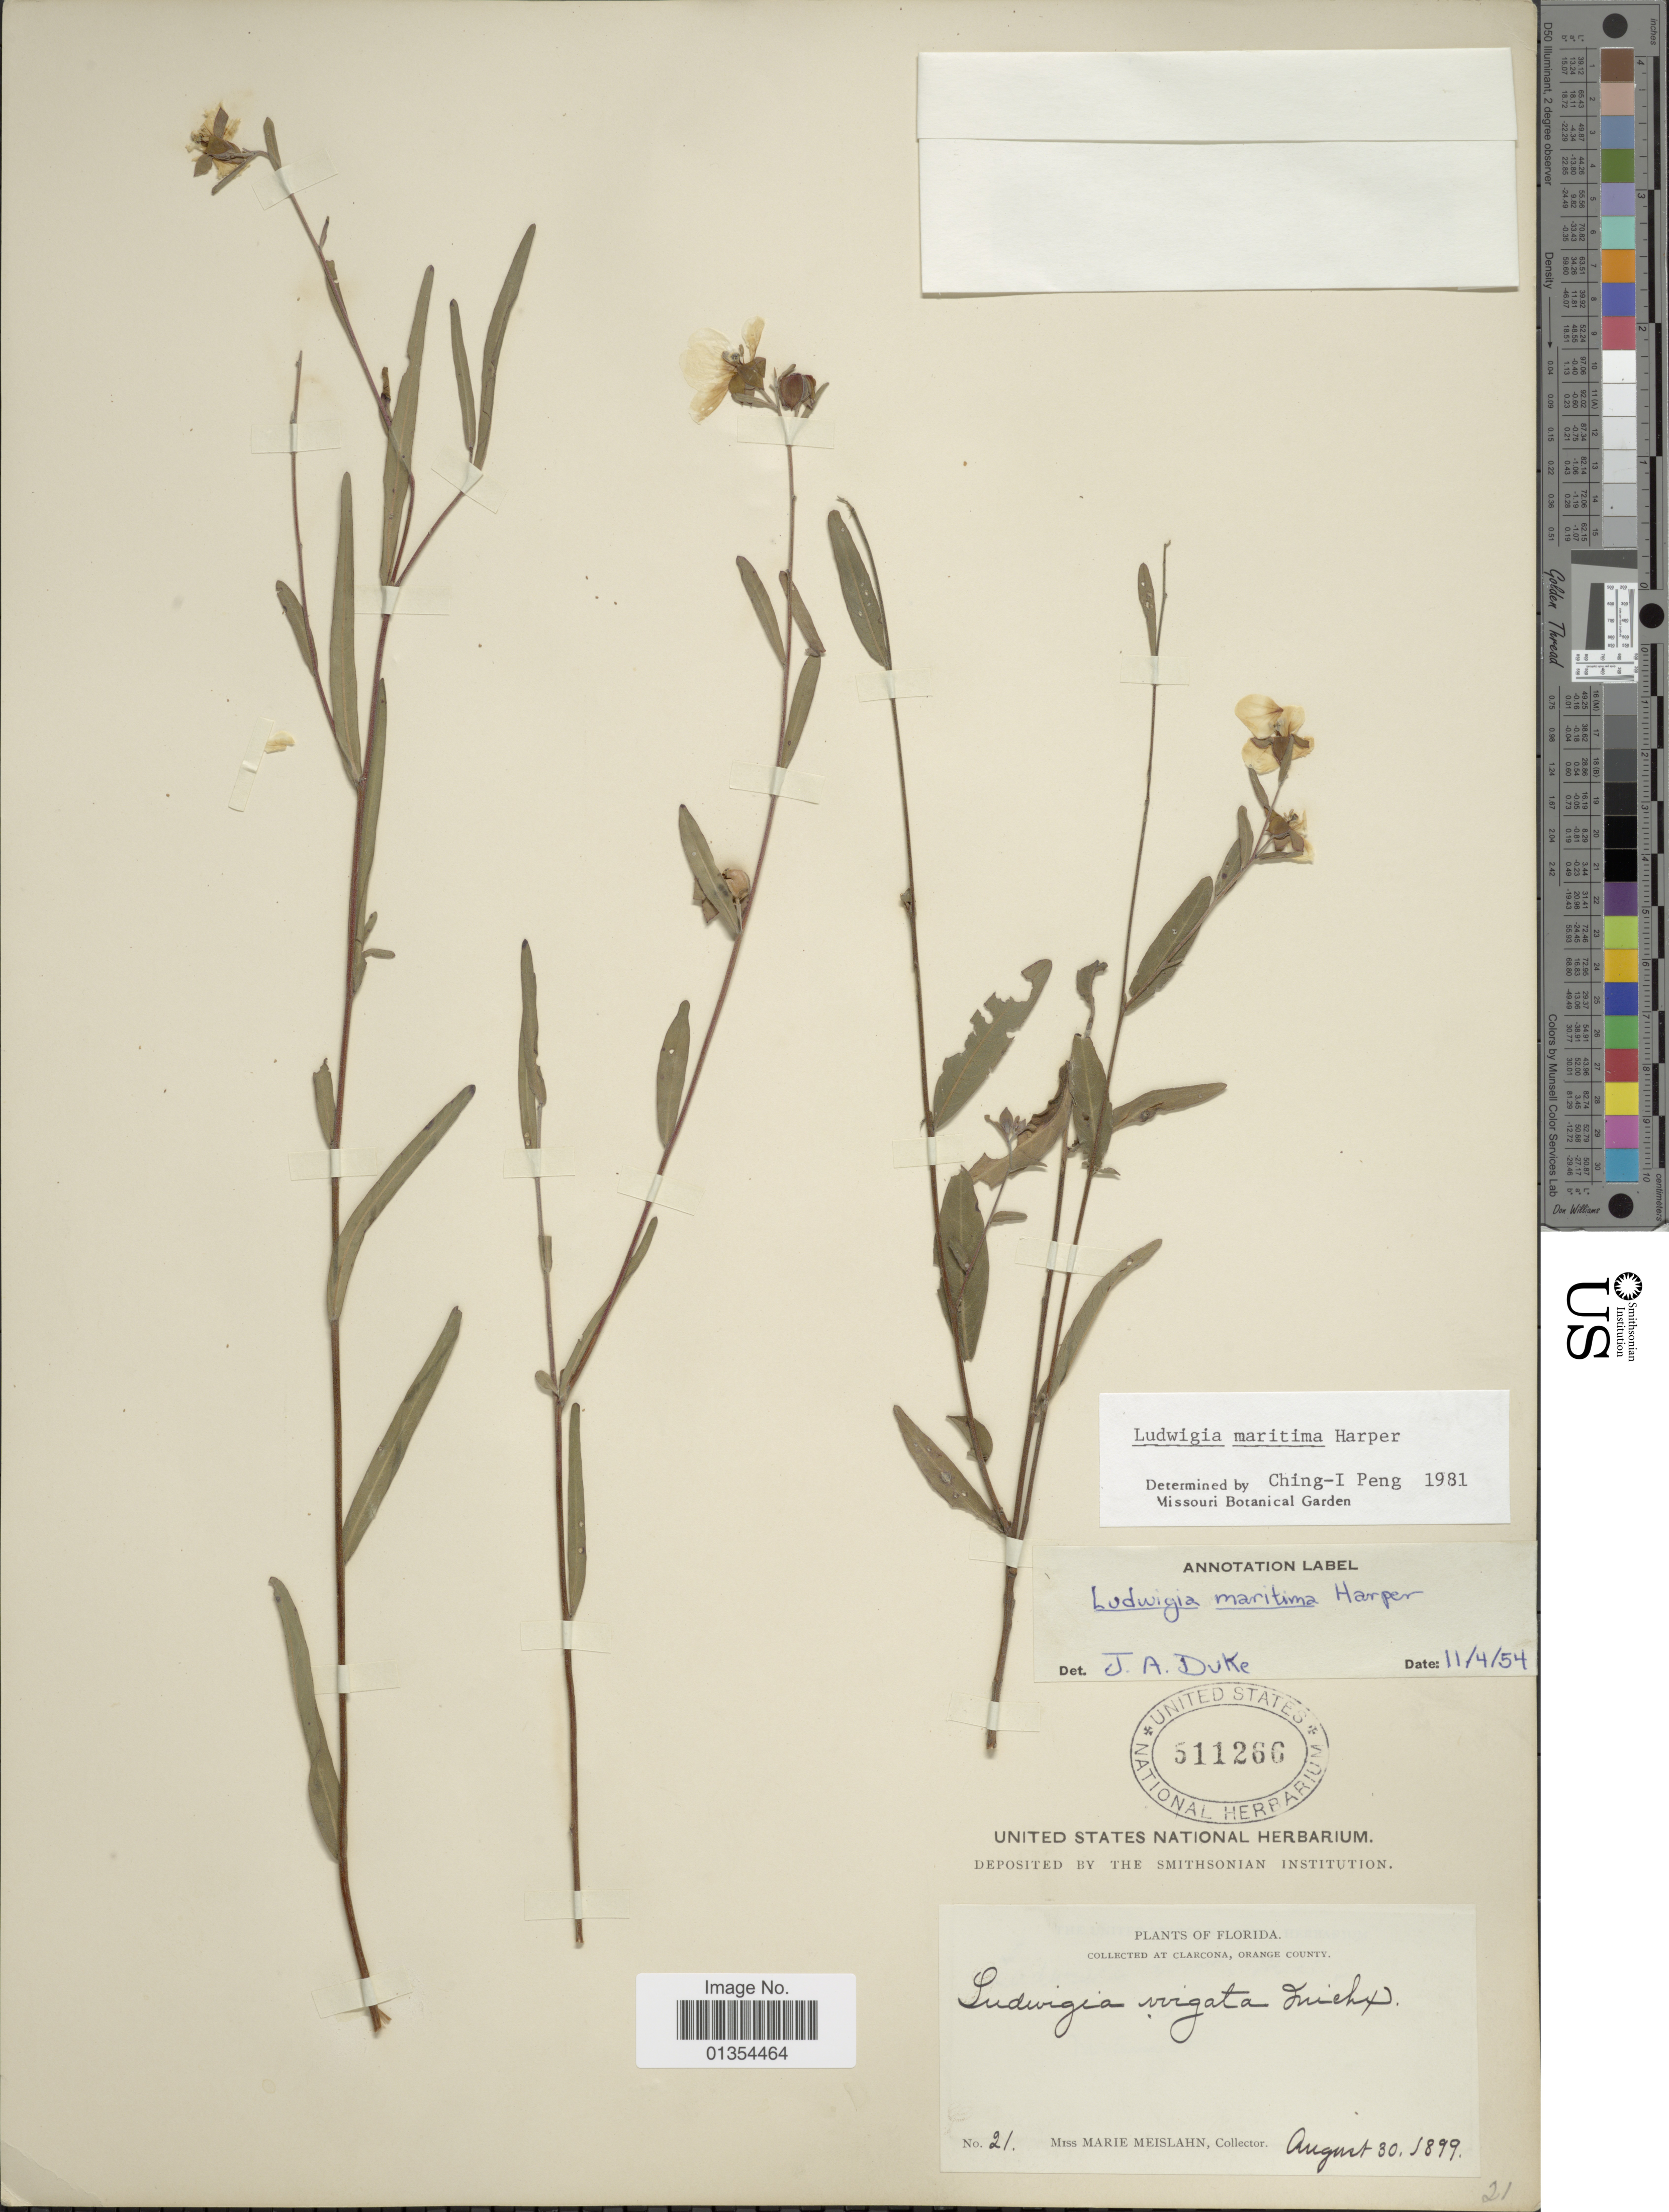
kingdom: Plantae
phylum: Tracheophyta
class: Magnoliopsida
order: Myrtales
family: Onagraceae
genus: Ludwigia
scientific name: Ludwigia maritima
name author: R.M. Harper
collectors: M. Meislahn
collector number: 21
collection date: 1899-08-30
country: United States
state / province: Florida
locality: Clarcona, Orange County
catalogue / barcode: US 511266